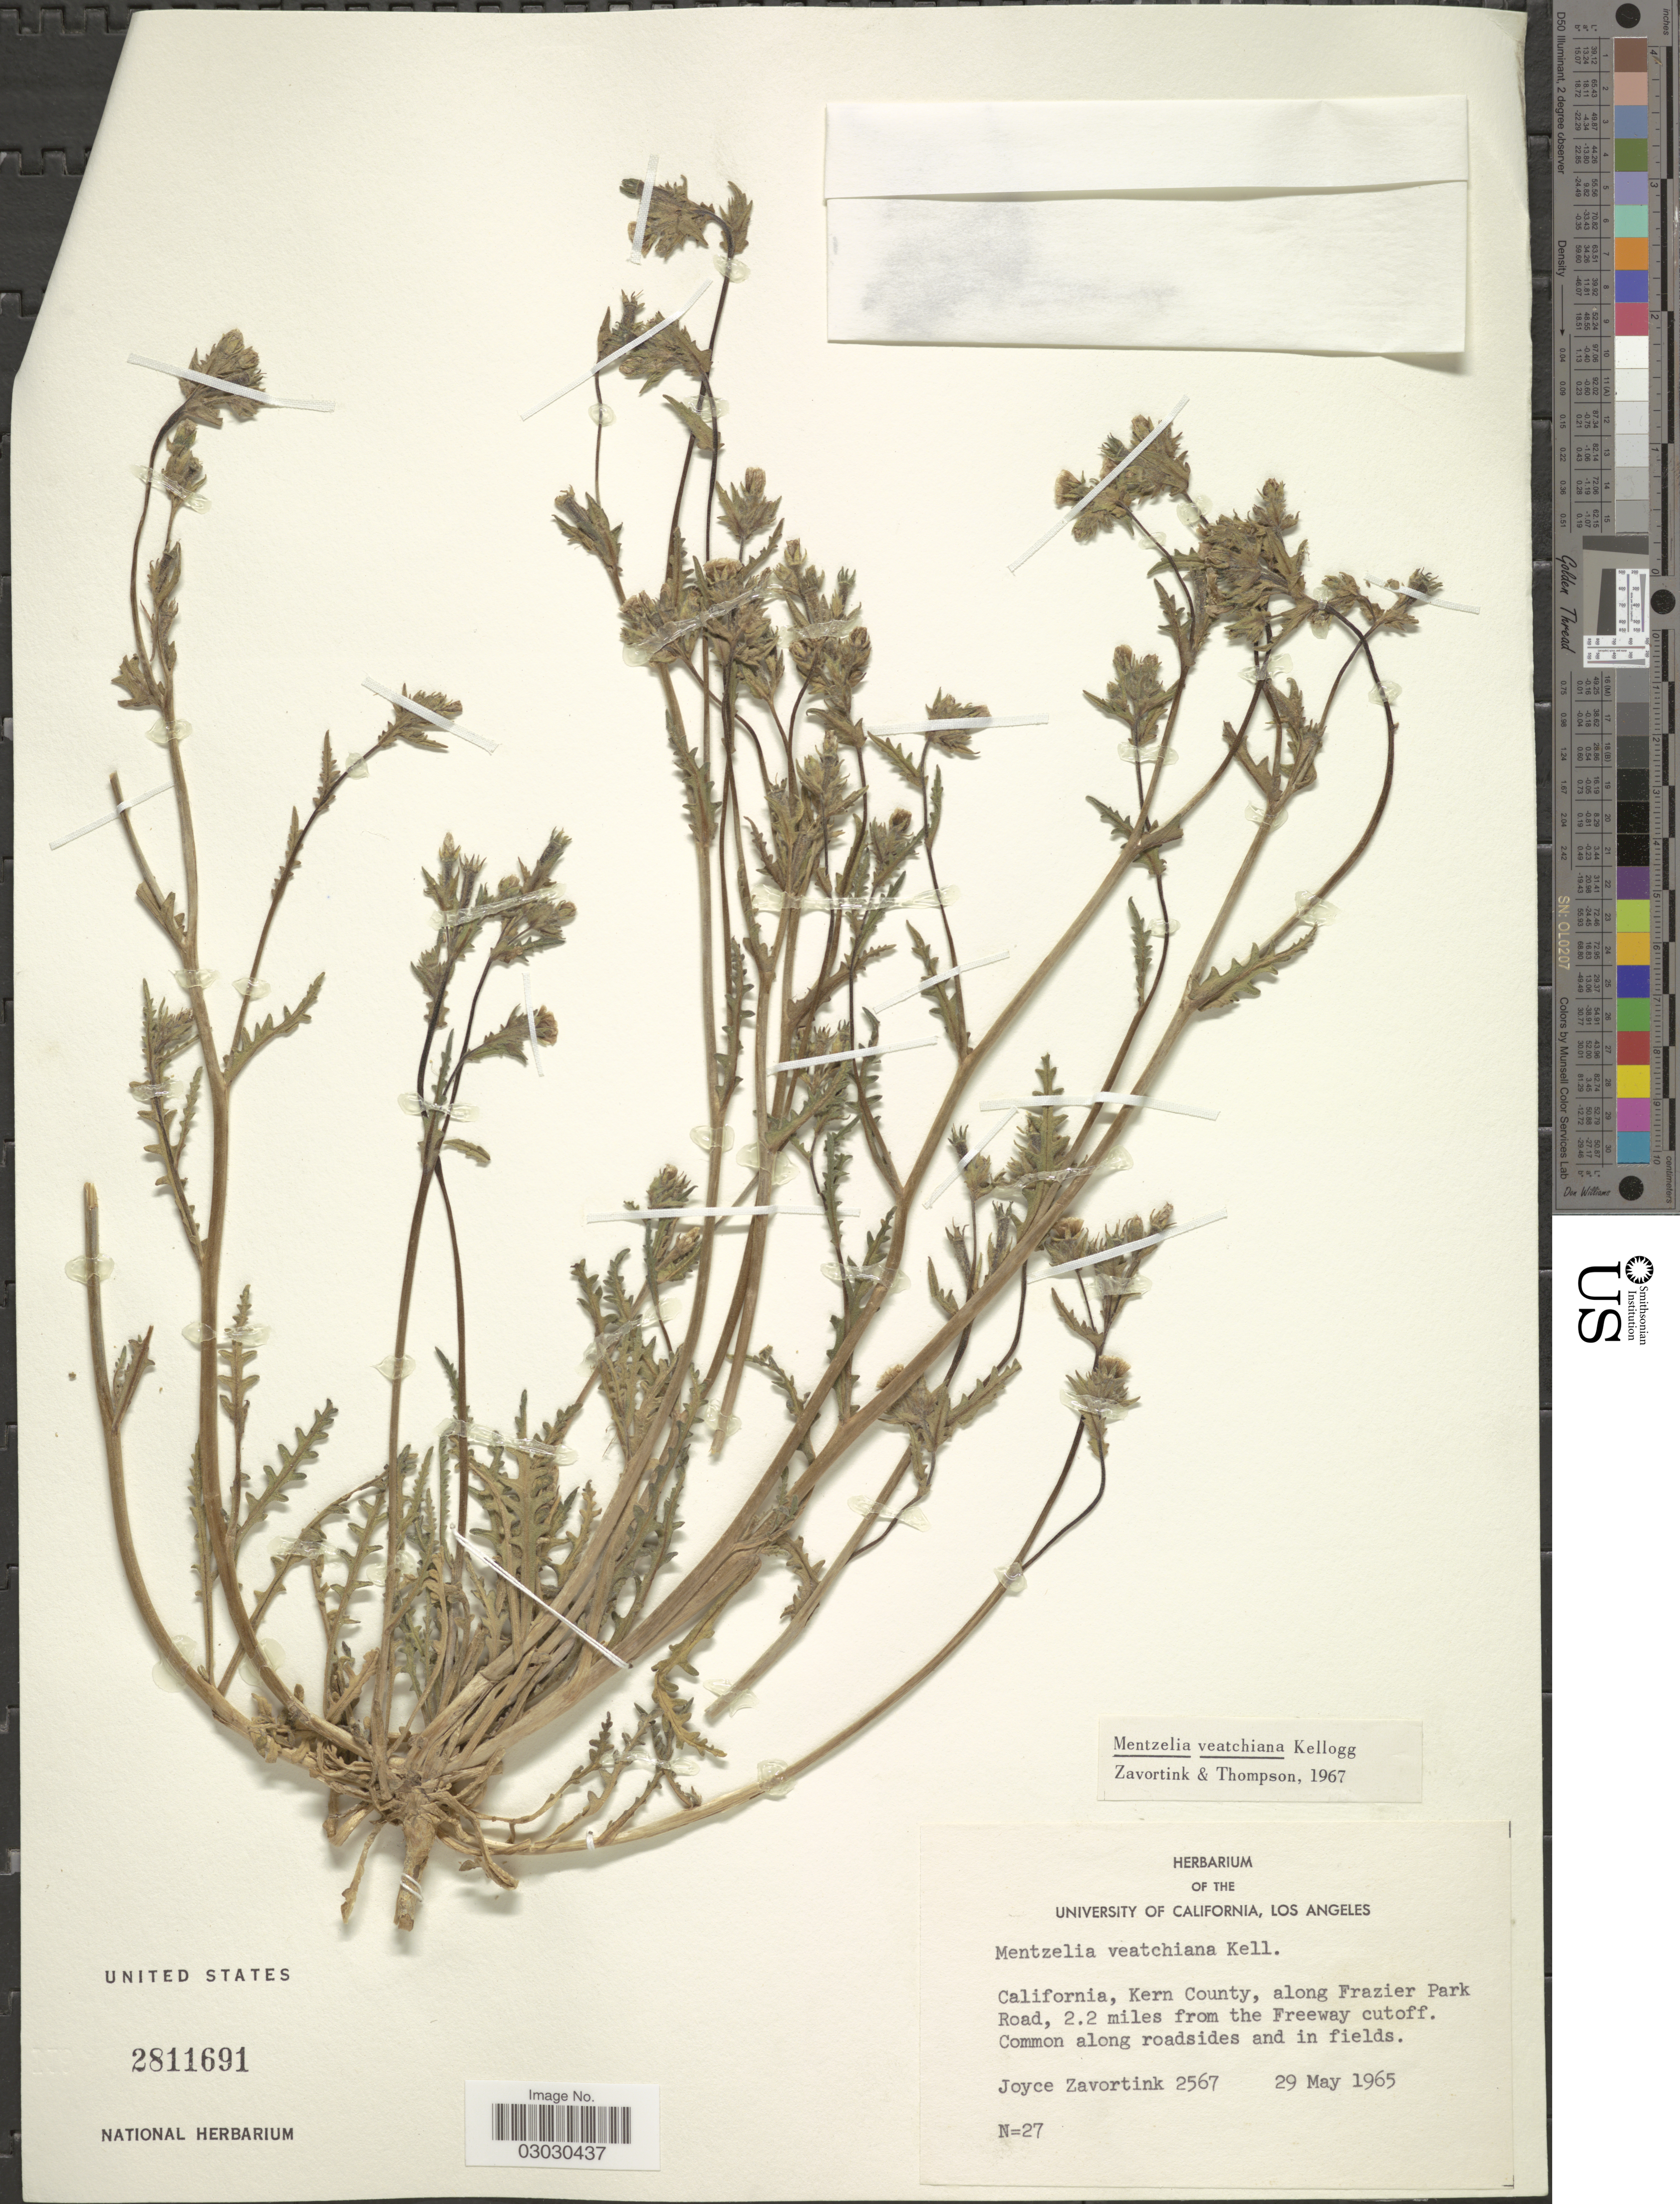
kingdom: Plantae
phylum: Tracheophyta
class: Magnoliopsida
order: Cornales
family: Loasaceae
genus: Mentzelia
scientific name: Mentzelia veatchiana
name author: Kellogg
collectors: J. Zavortink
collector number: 2567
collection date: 1965-05-29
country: United States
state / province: California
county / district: Kern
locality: Kern County, along Frazier Park Road, 2.2 miles from the Freeway cutoff.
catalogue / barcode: US 2811691